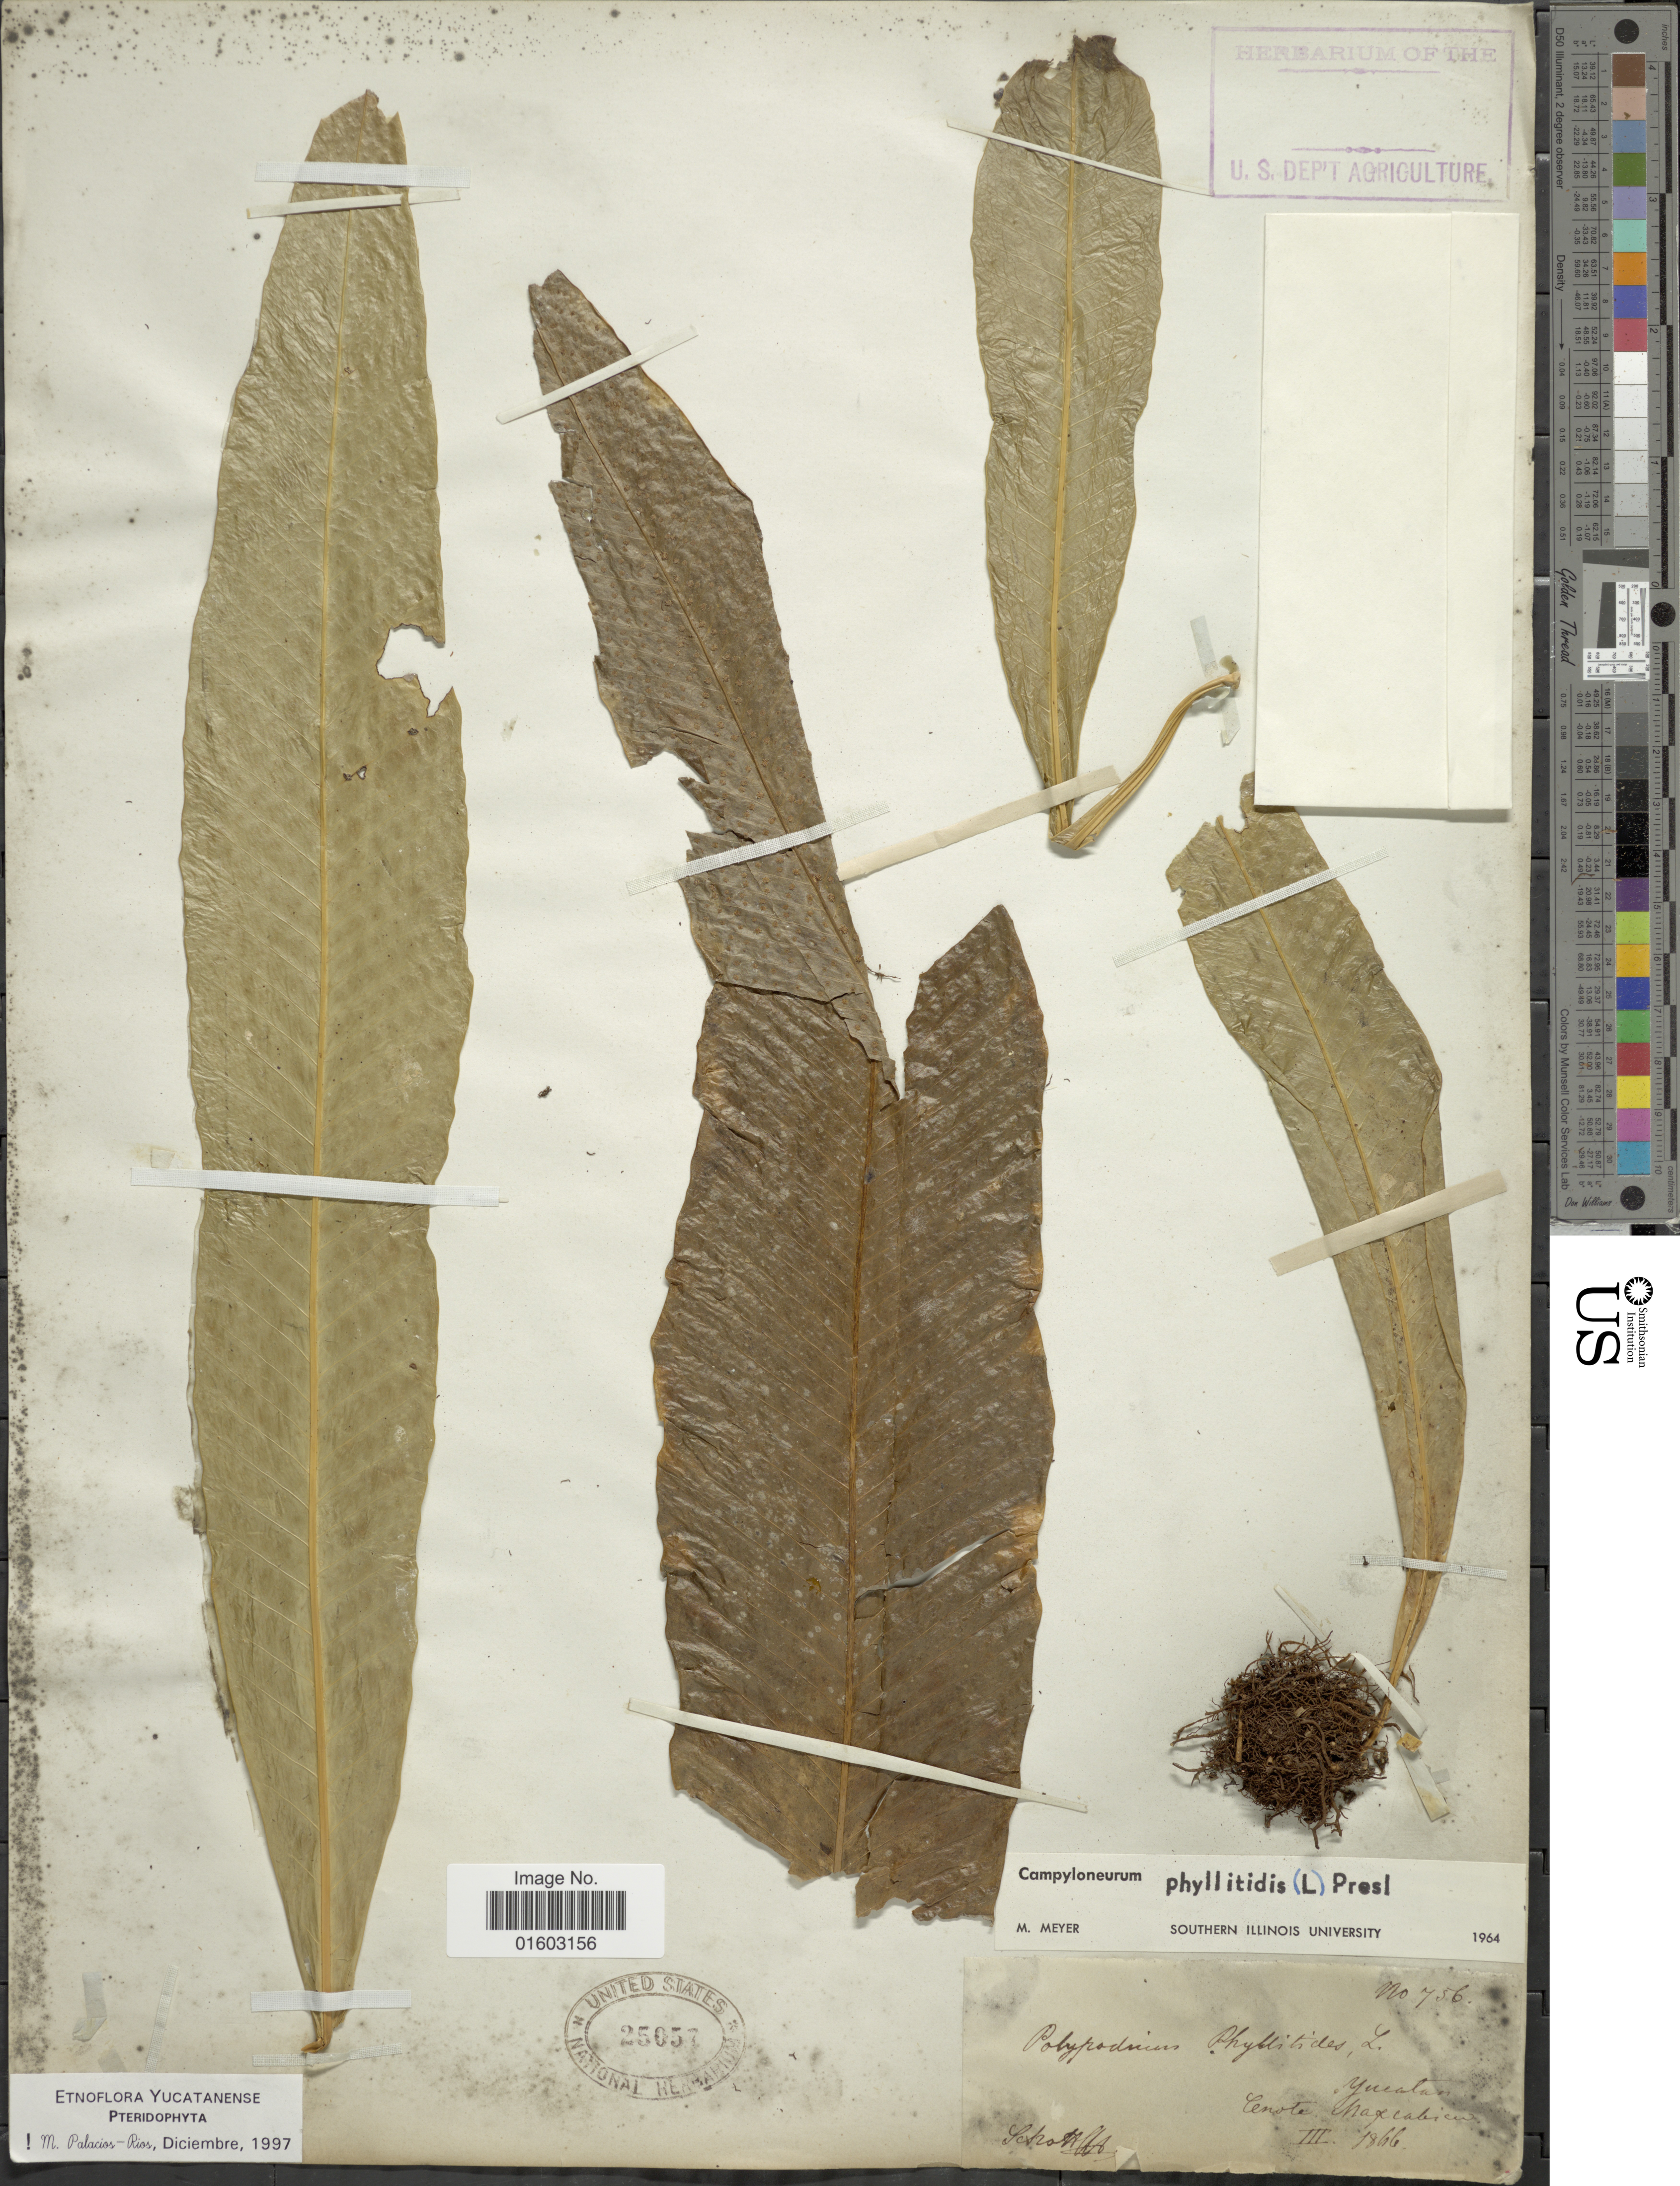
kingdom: Plantae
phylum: Tracheophyta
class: Polypodiopsida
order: Polypodiales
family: Polypodiaceae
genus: Campyloneurum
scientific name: Campyloneurum phyllitidis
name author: (L.) C. Presl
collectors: A. Schott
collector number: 7656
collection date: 1866-03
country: Mexico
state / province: Yucatán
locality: Yucatan, Cenote Maxcabi [interpreted]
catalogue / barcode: US 25057